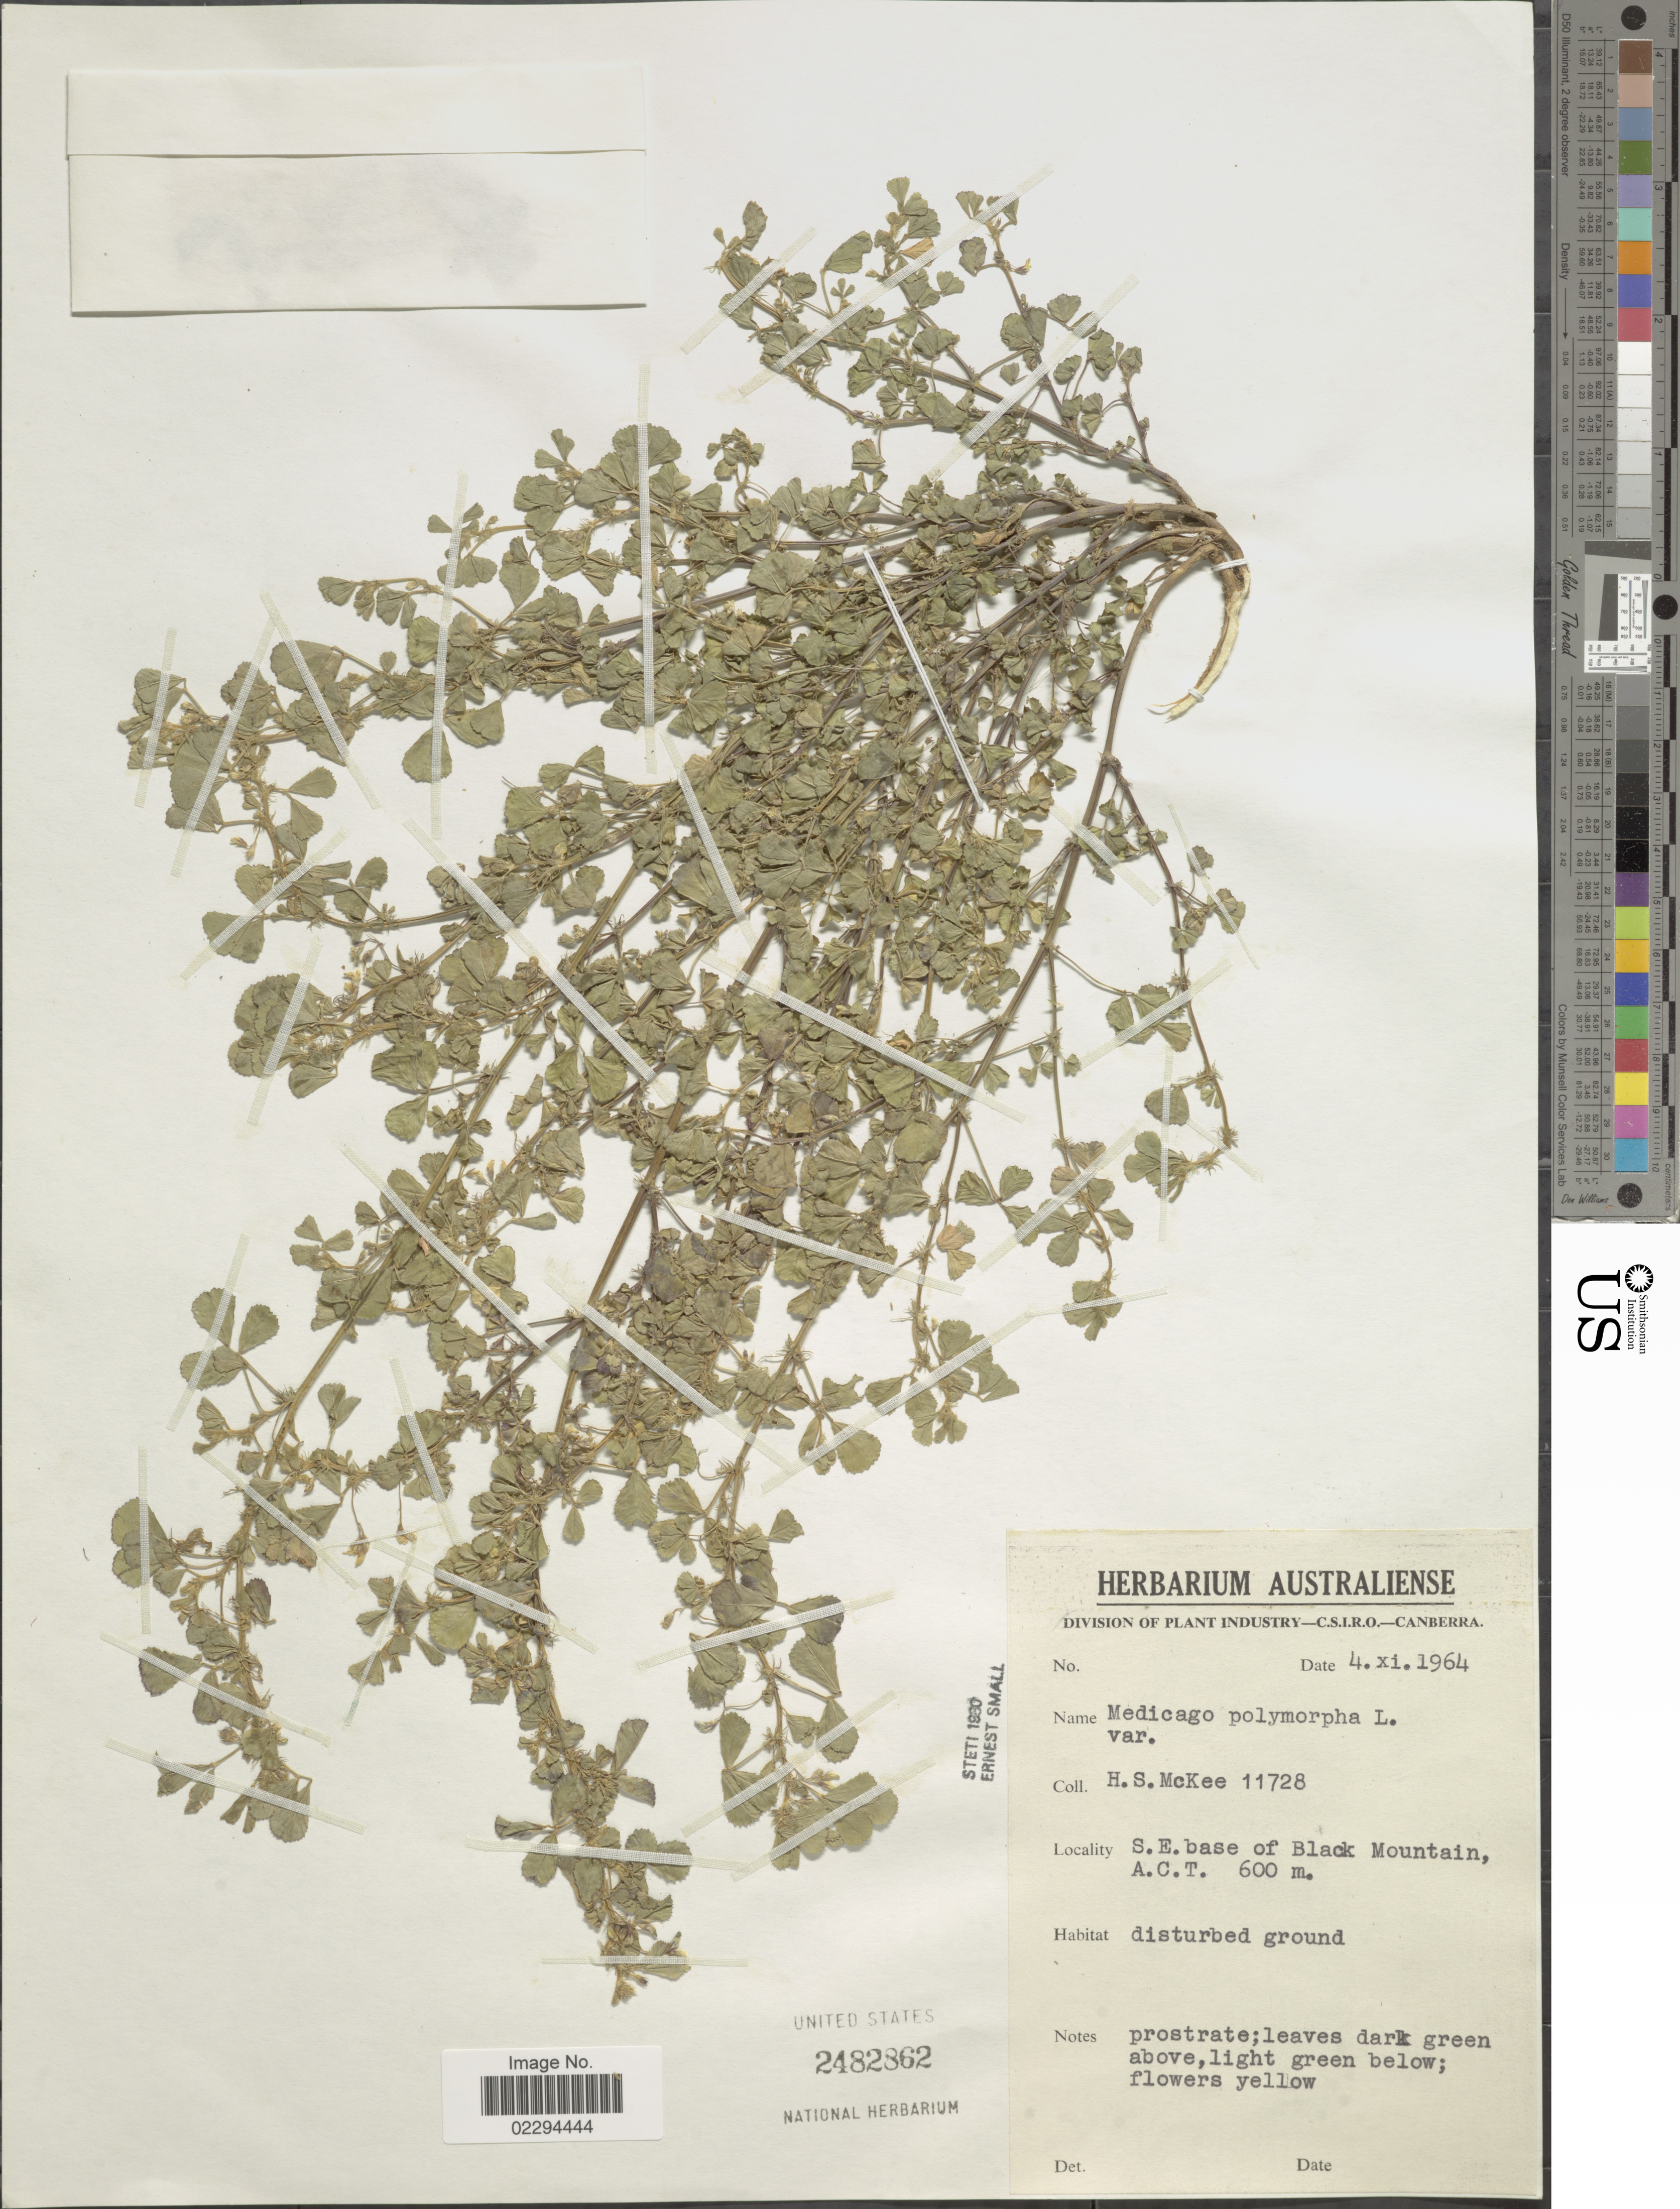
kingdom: Plantae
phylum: Tracheophyta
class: Magnoliopsida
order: Fabales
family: Fabaceae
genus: Medicago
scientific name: Medicago polymorpha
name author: L.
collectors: H. S. McKee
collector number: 11728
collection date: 1964-11-04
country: Australia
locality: S. E. base of Black Mountain, A. C. T.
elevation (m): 600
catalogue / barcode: US 2482862